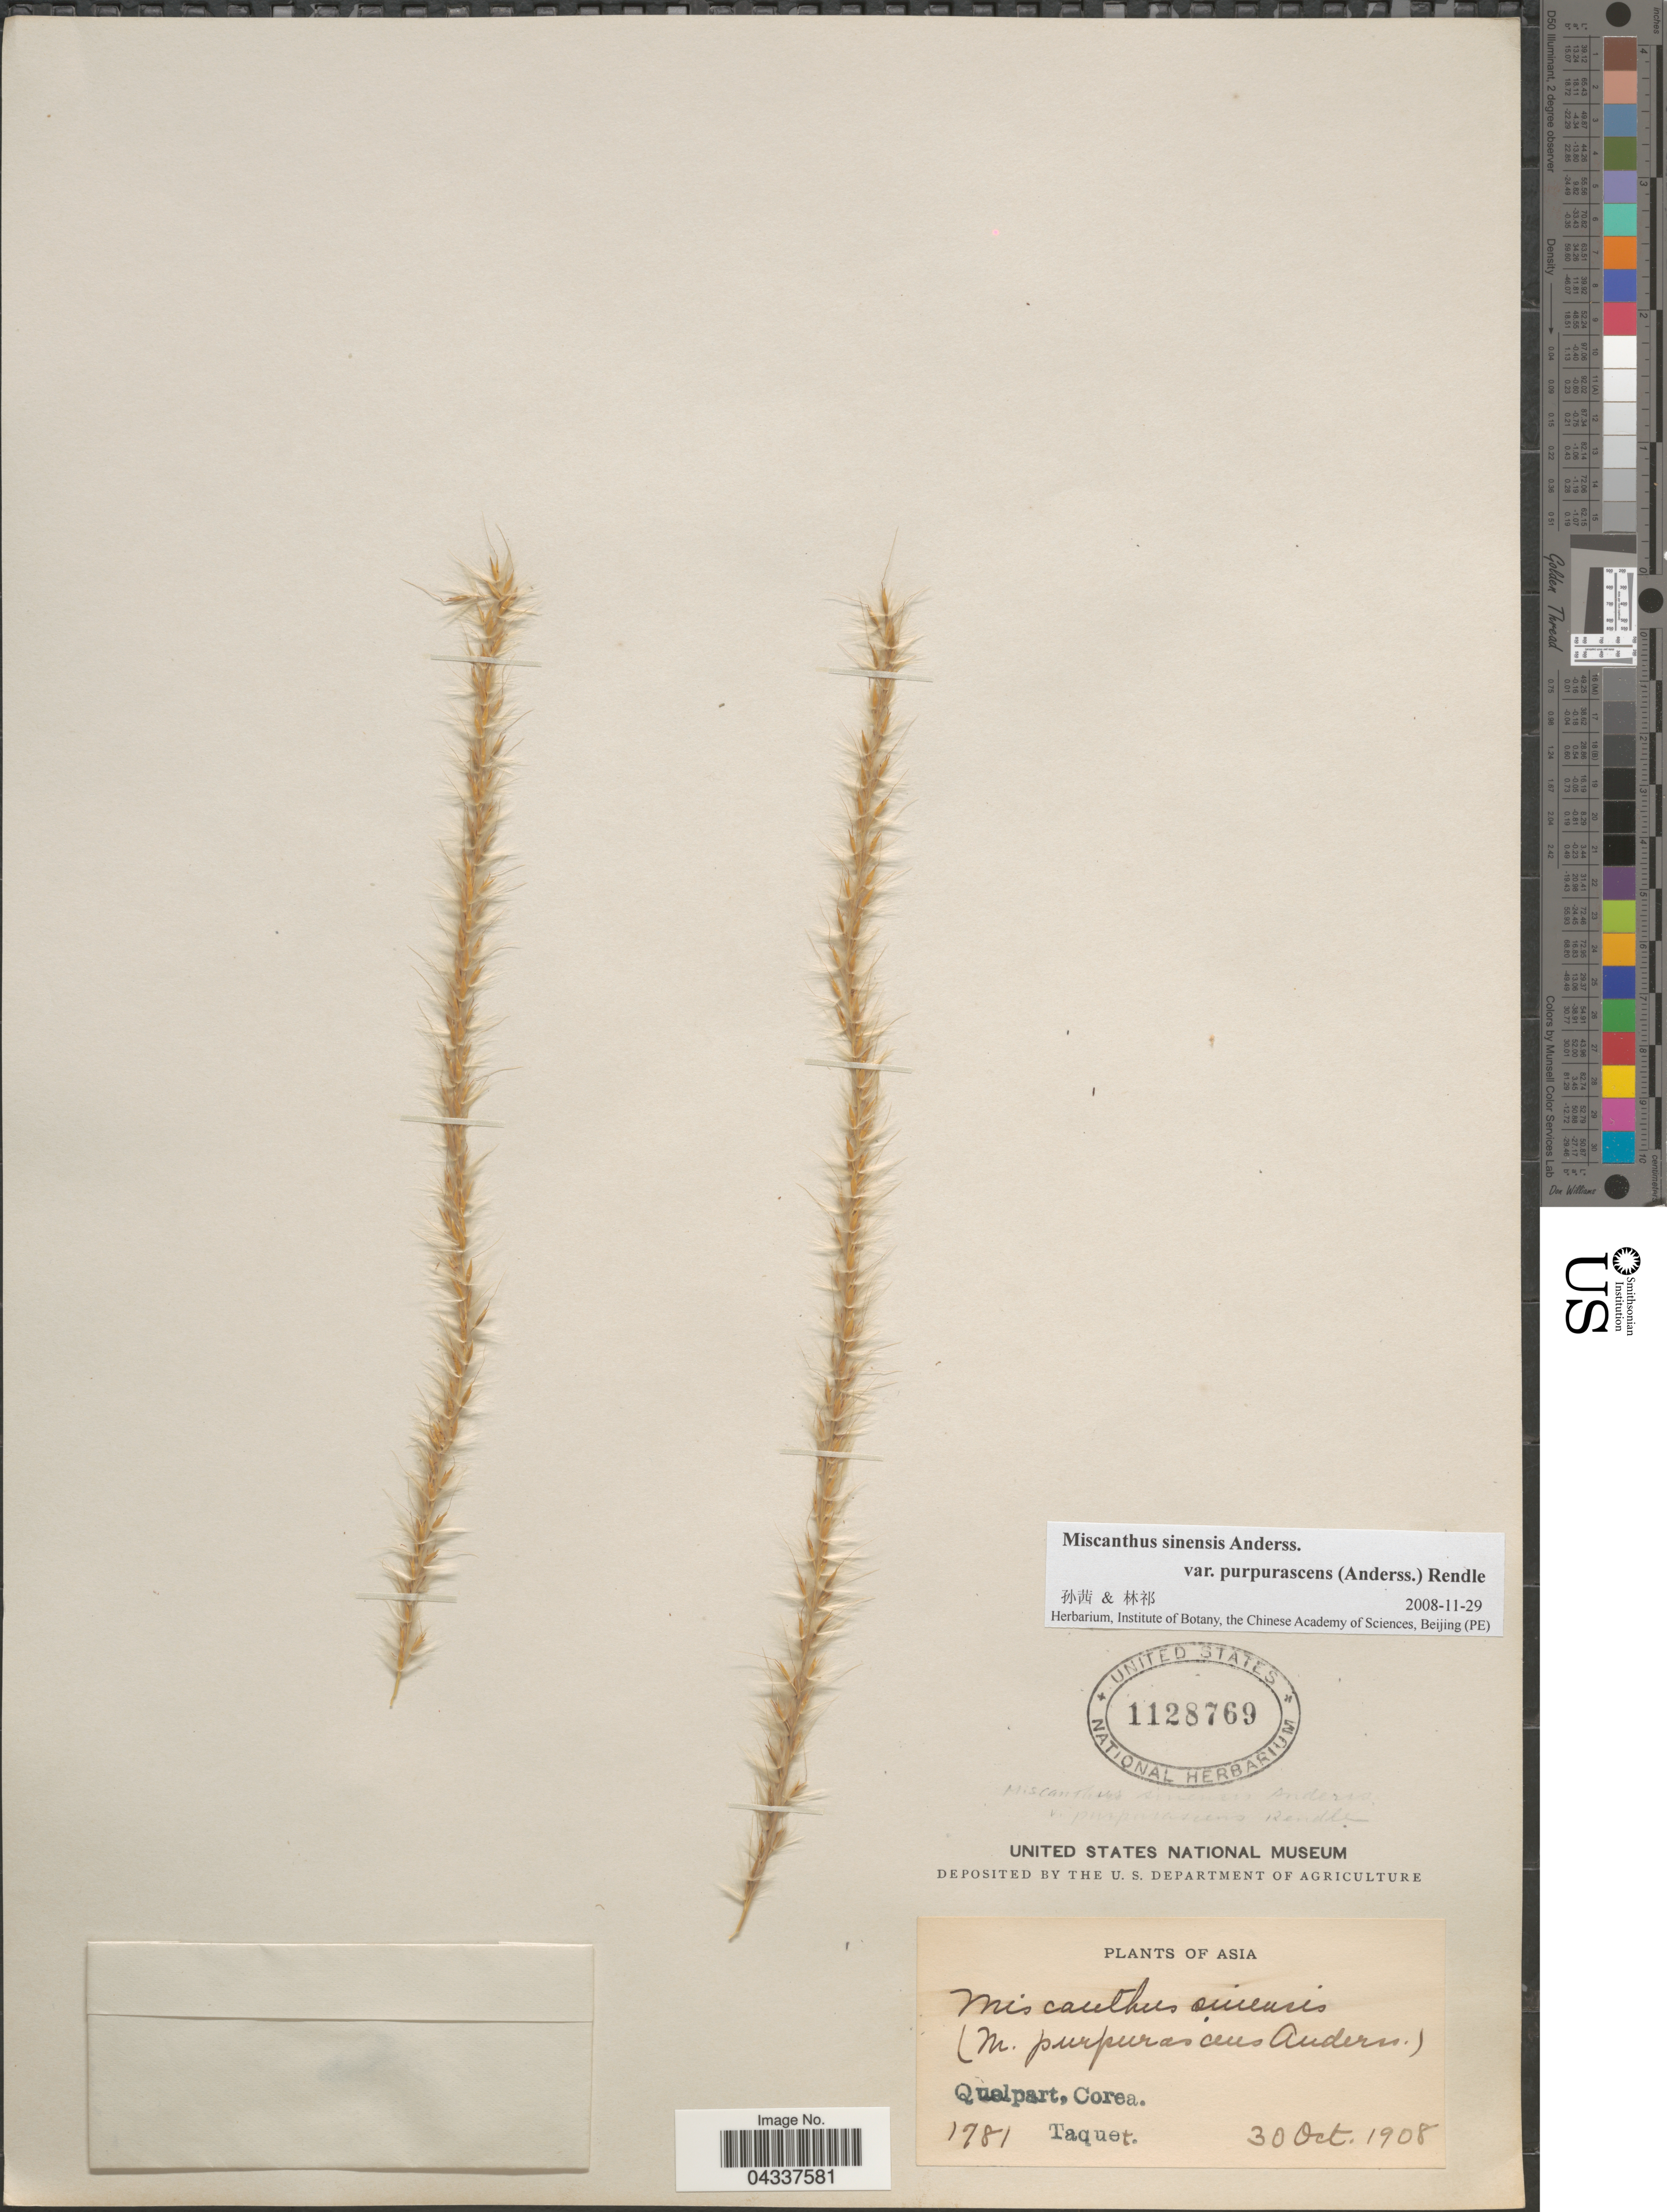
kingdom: Plantae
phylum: Tracheophyta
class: Liliopsida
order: Poales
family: Poaceae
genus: Miscanthus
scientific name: Miscanthus sinensis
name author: Andersson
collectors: Taquet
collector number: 1781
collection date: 1908-10-30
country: South Korea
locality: Quelpart, Corea.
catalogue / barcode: US 1128769